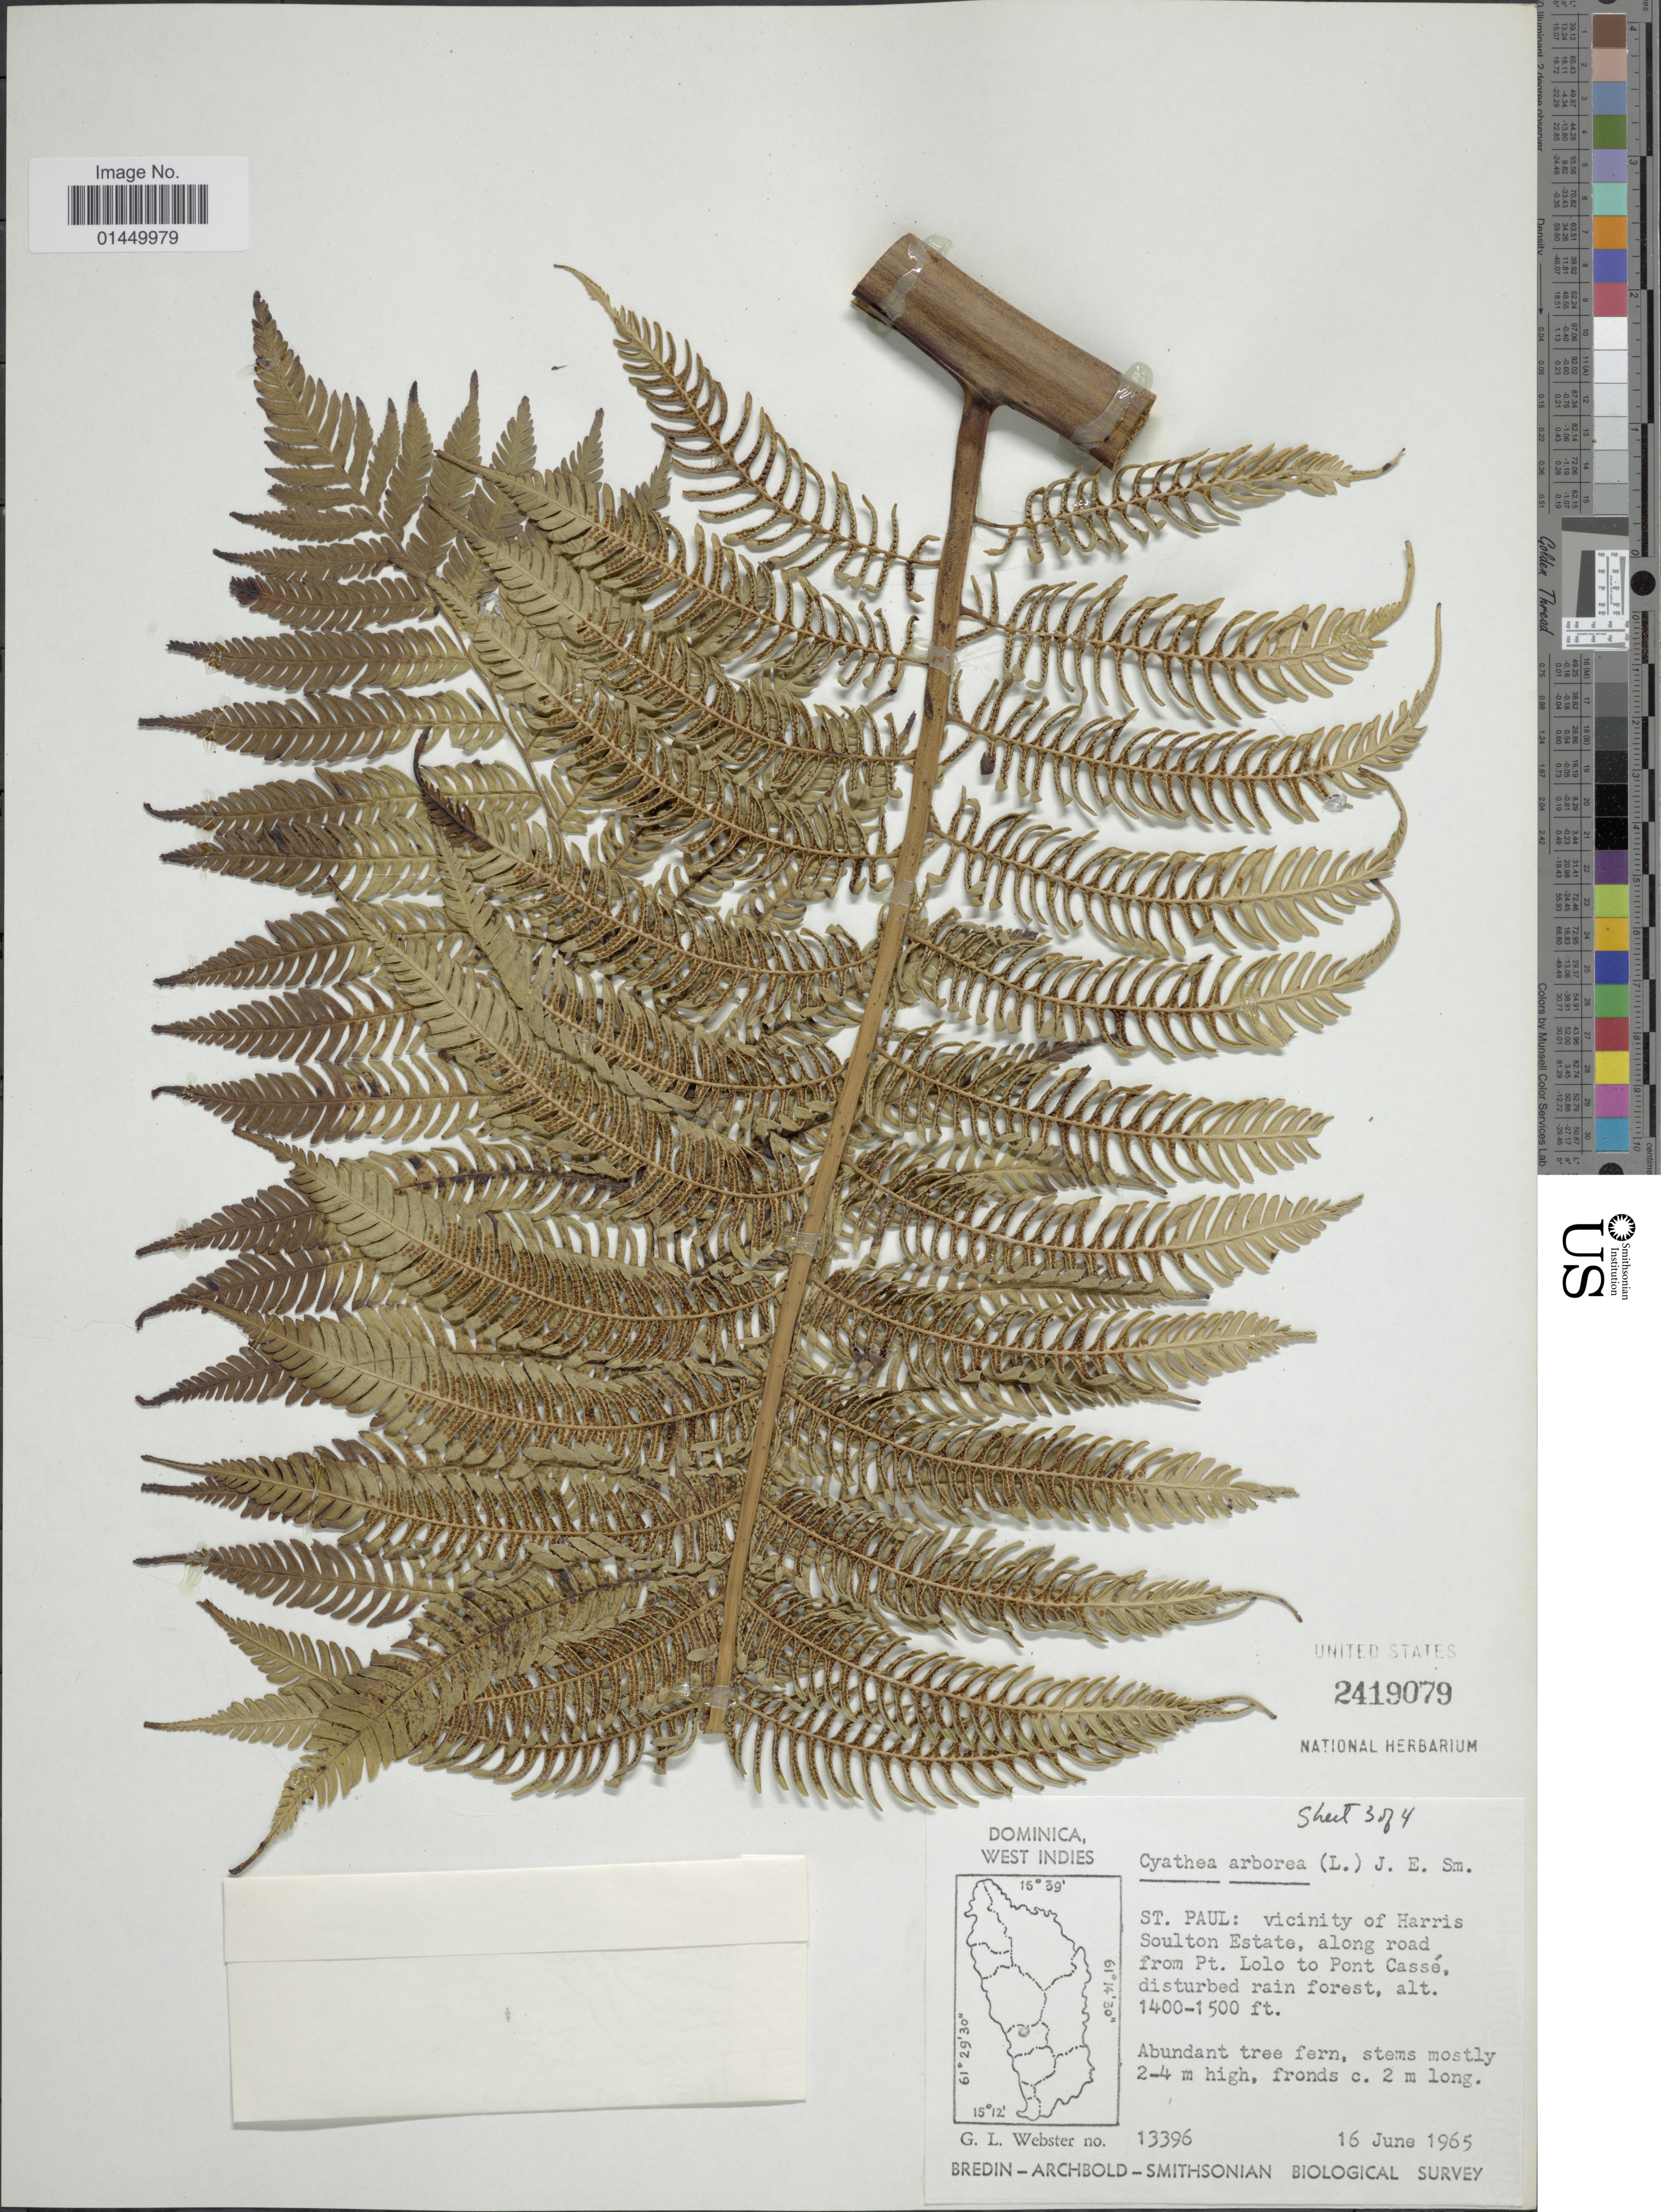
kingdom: Plantae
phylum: Tracheophyta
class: Polypodiopsida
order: Cyatheales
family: Cyatheaceae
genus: Cyathea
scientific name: Cyathea arborea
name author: (L.) Sm.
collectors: G. L. Webster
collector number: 13396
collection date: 1965-06-16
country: Dominica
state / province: St. Paul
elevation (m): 427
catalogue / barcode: US 2419079